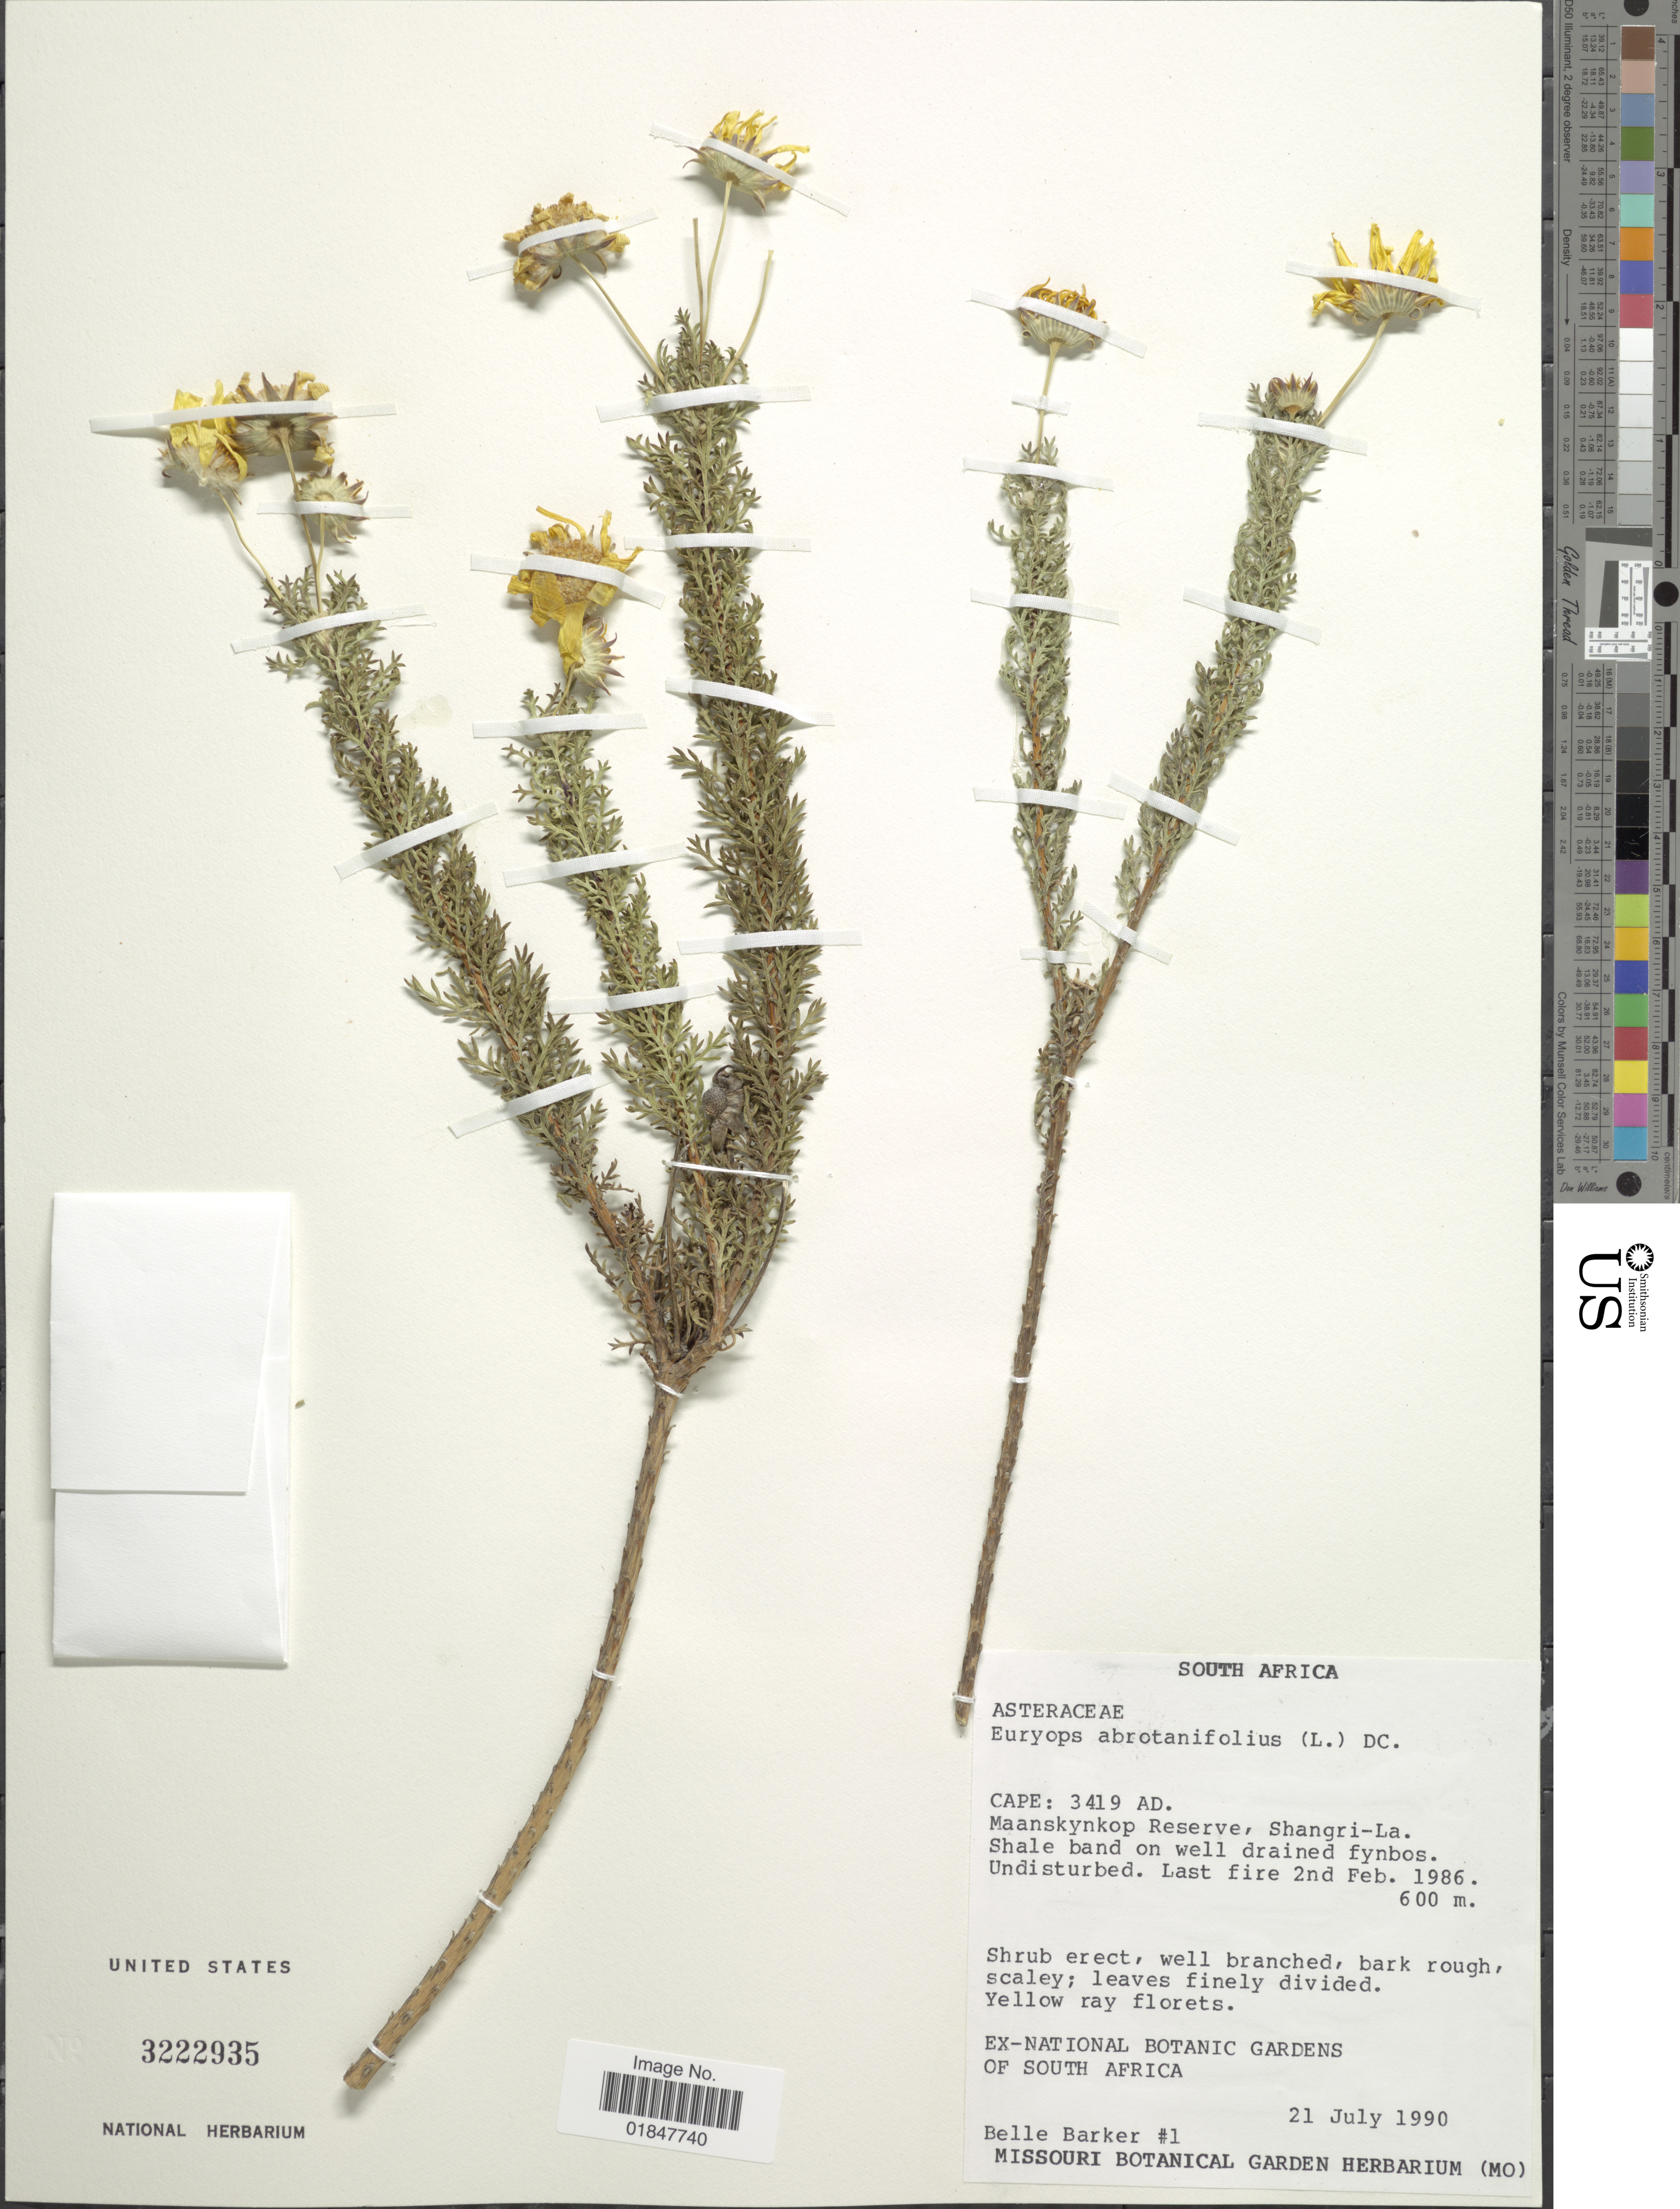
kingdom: Plantae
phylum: Tracheophyta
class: Magnoliopsida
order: Asterales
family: Asteraceae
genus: Euryops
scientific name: Euryops abrotanifolius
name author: (L.) DC.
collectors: B. Barker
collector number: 1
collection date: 1990-07-21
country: South Africa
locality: Cape: 3419 AD, Maanskynkop Reserve, Shangri-La.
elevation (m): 600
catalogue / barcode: US 3222935